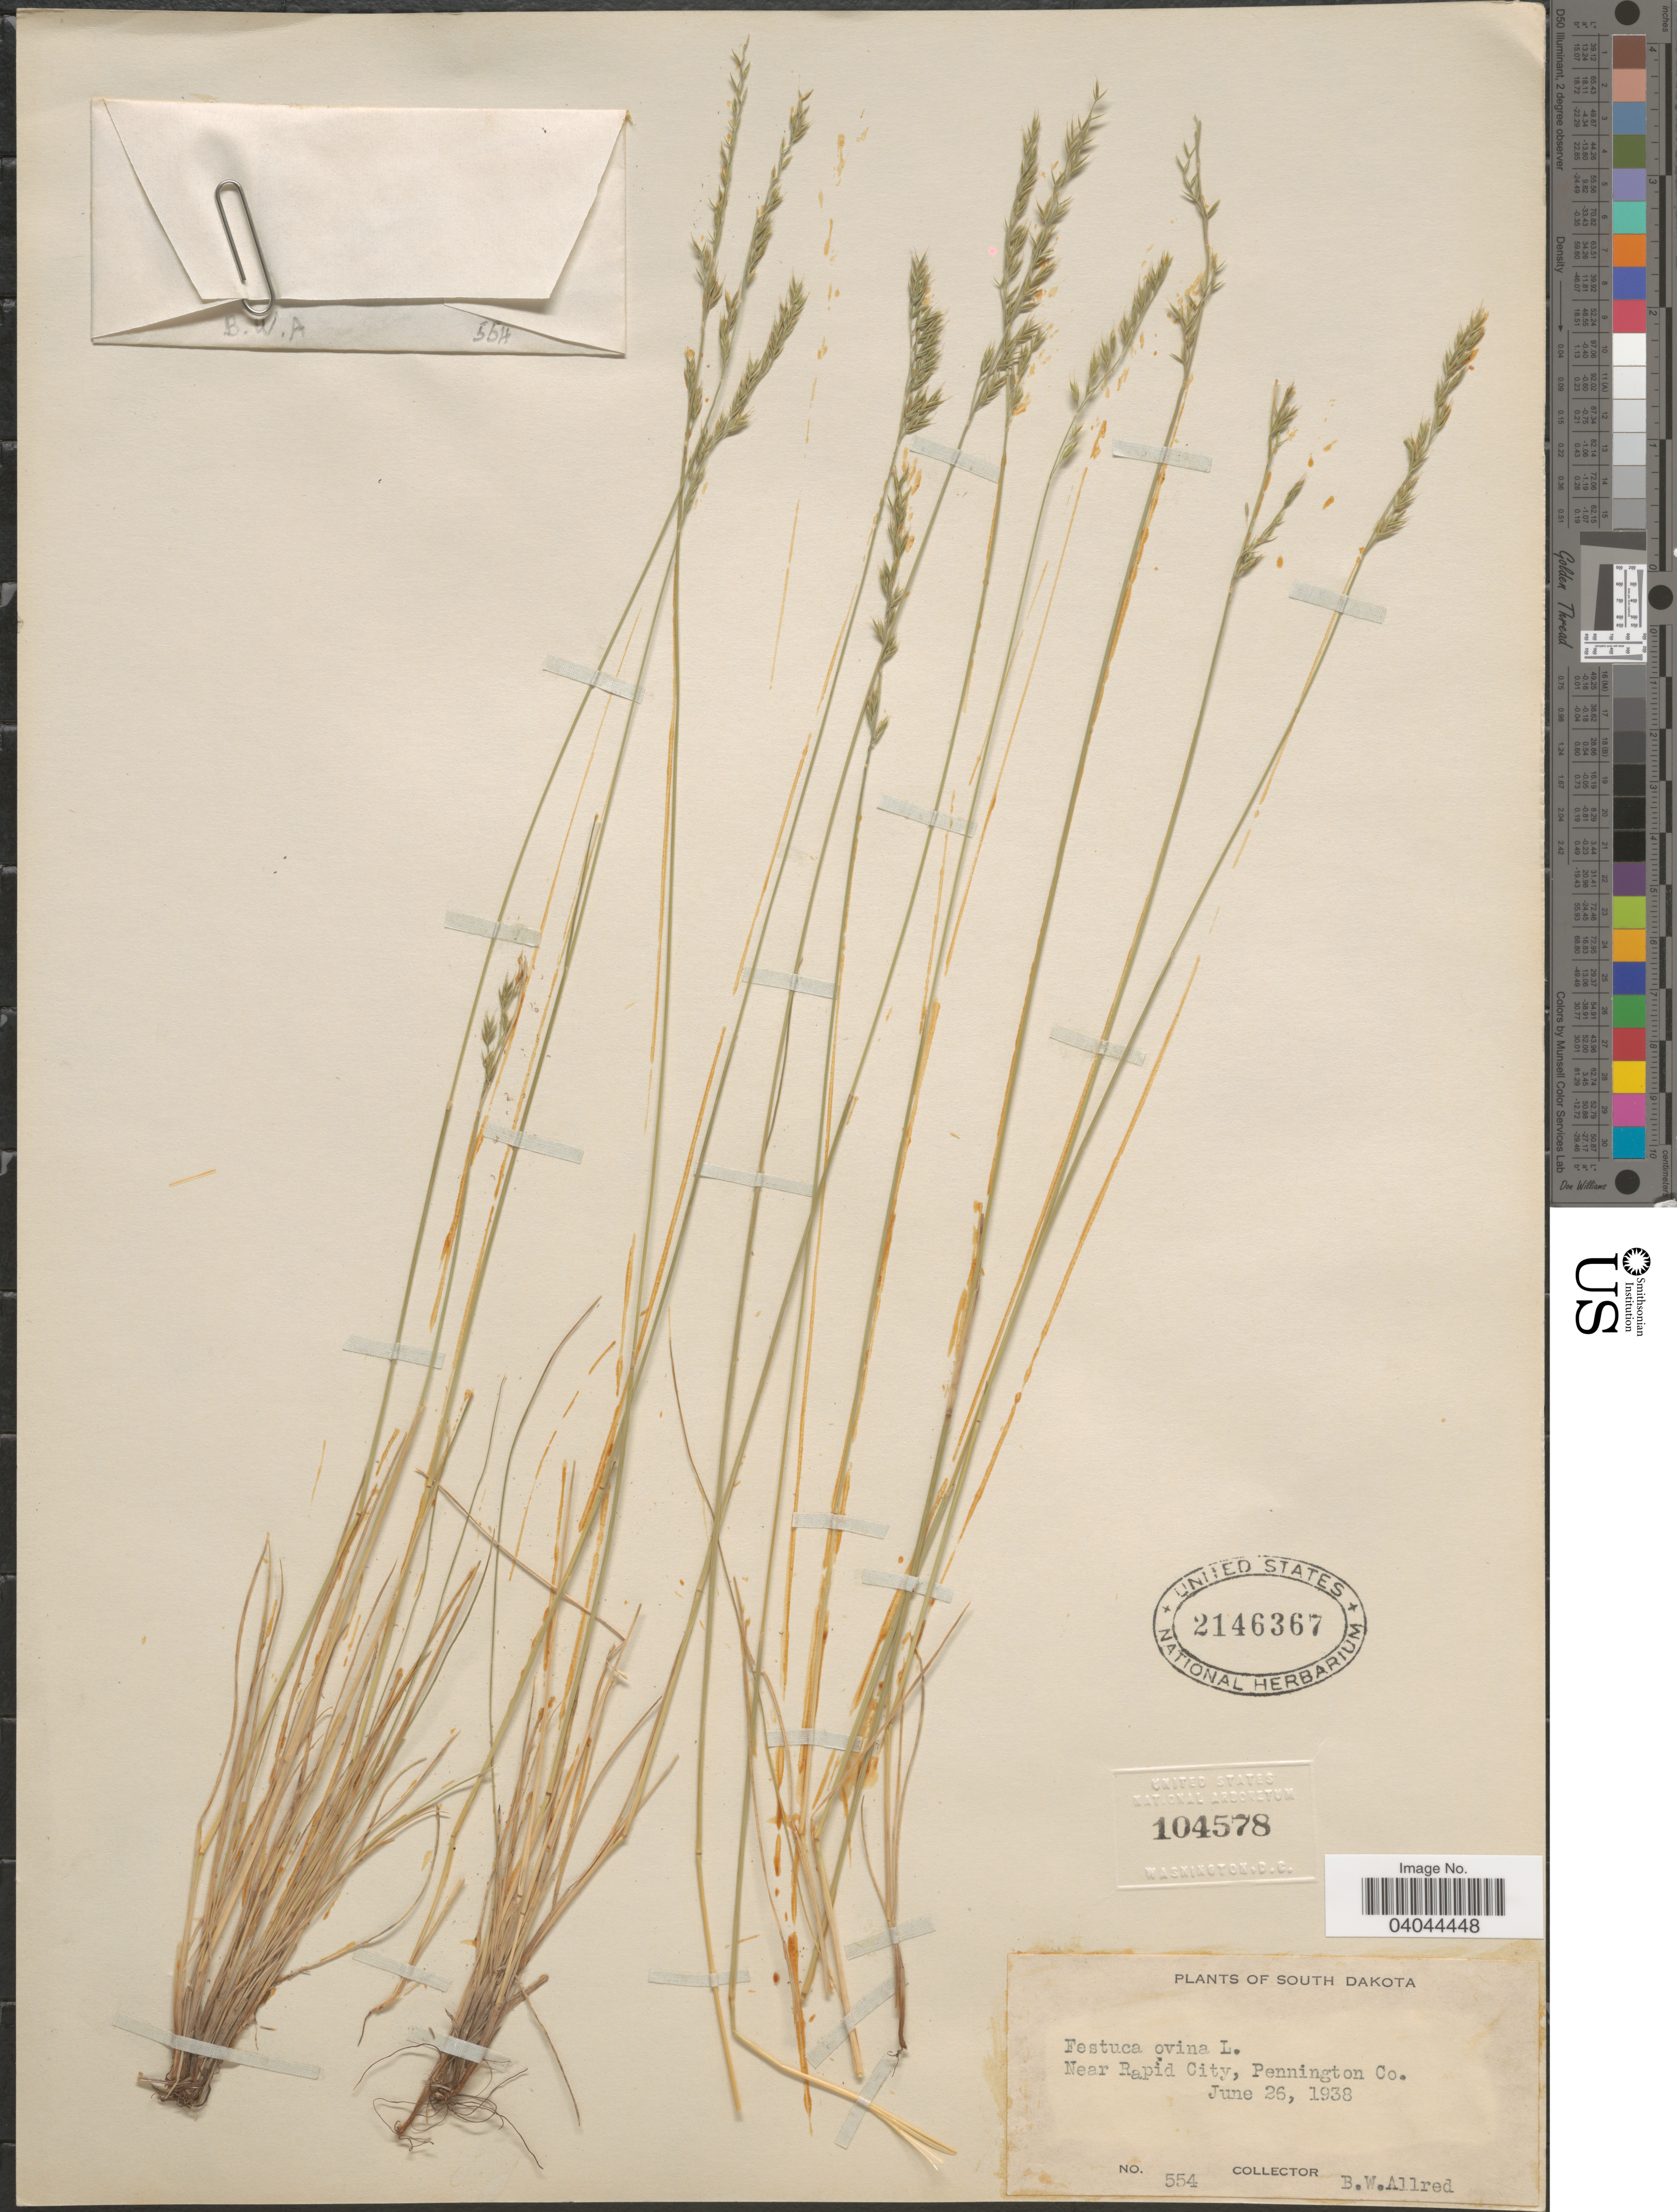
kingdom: Plantae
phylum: Tracheophyta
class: Liliopsida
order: Poales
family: Poaceae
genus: Festuca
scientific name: Festuca ovina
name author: L.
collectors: B. Allred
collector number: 554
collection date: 1938-06-26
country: United States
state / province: South Dakota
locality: Near Rapid City, Pennington Co.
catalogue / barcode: US 2146367